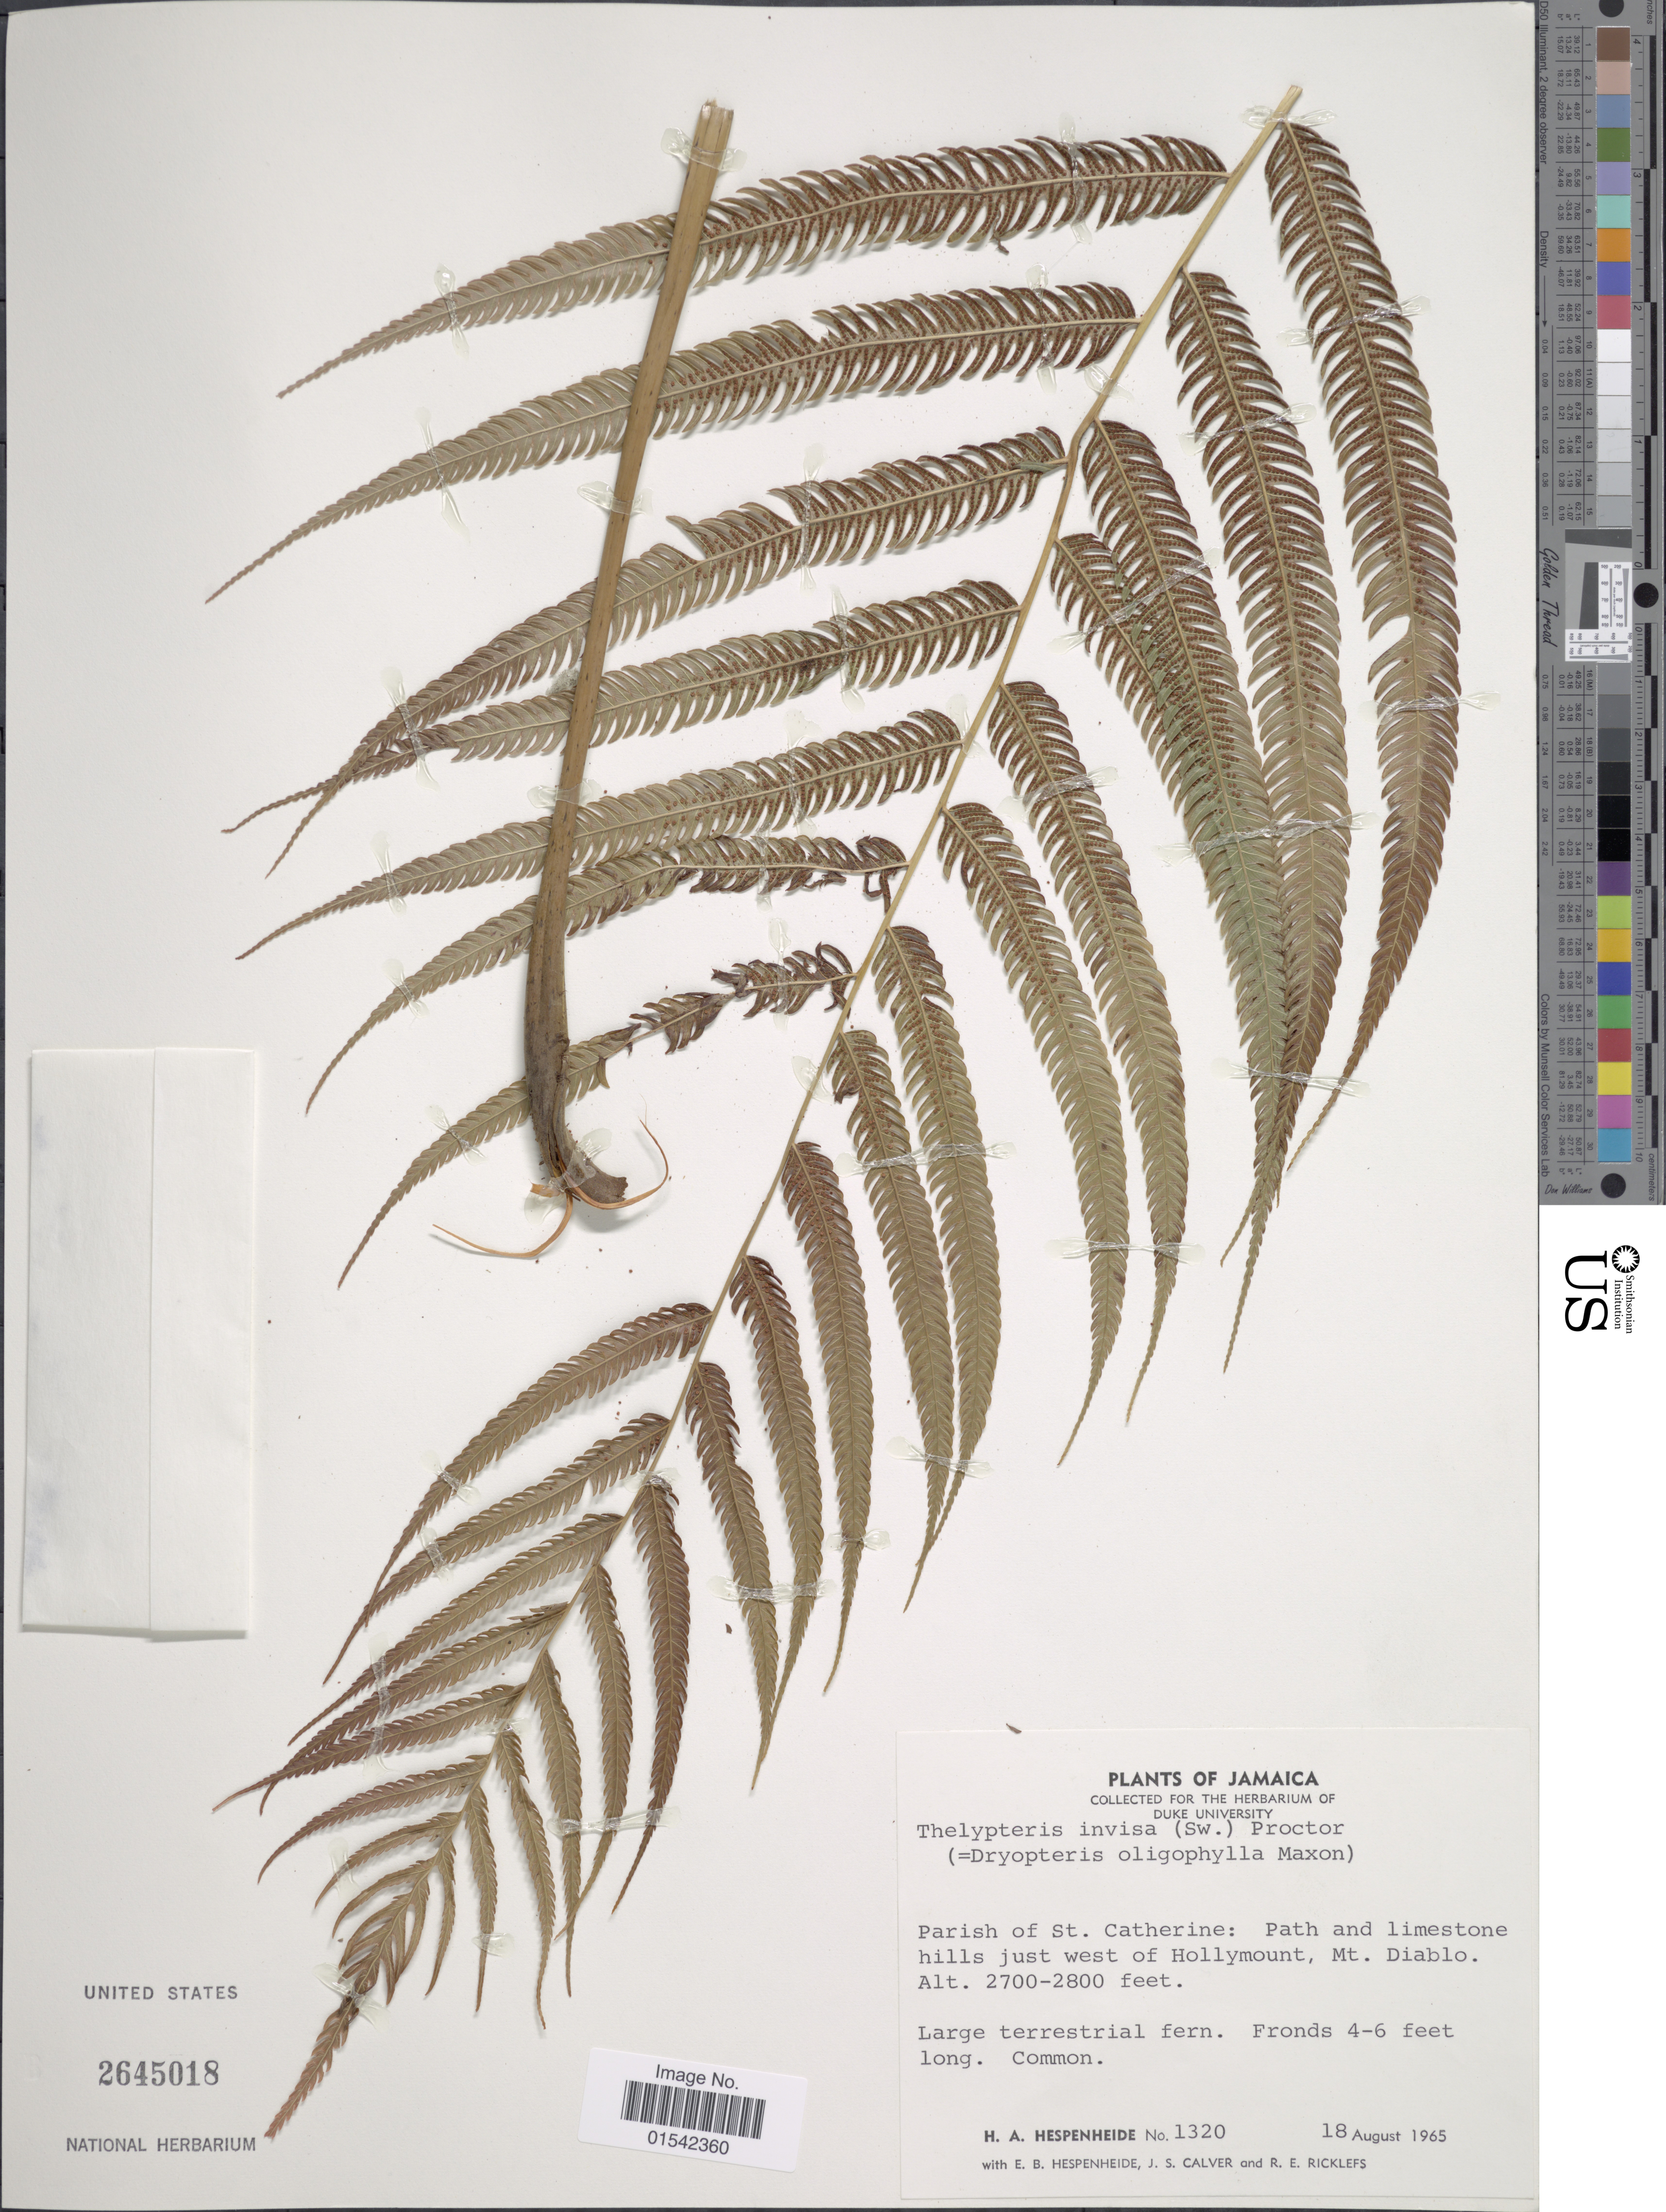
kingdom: Plantae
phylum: Tracheophyta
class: Polypodiopsida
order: Polypodiales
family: Thelypteridaceae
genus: Cyclosorus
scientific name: Cyclosorus grandis (A.R. Sm.) comb. nov., ined 2015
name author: (A.R. Sm.)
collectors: H. A. Hespenheide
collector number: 1320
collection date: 1965-08-18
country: Jamaica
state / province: Saint Catherine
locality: Parish of St. Catherine: Path and limestone hills just wet of Hollymount, Mt. Diabolo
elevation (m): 823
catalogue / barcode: US 2645018